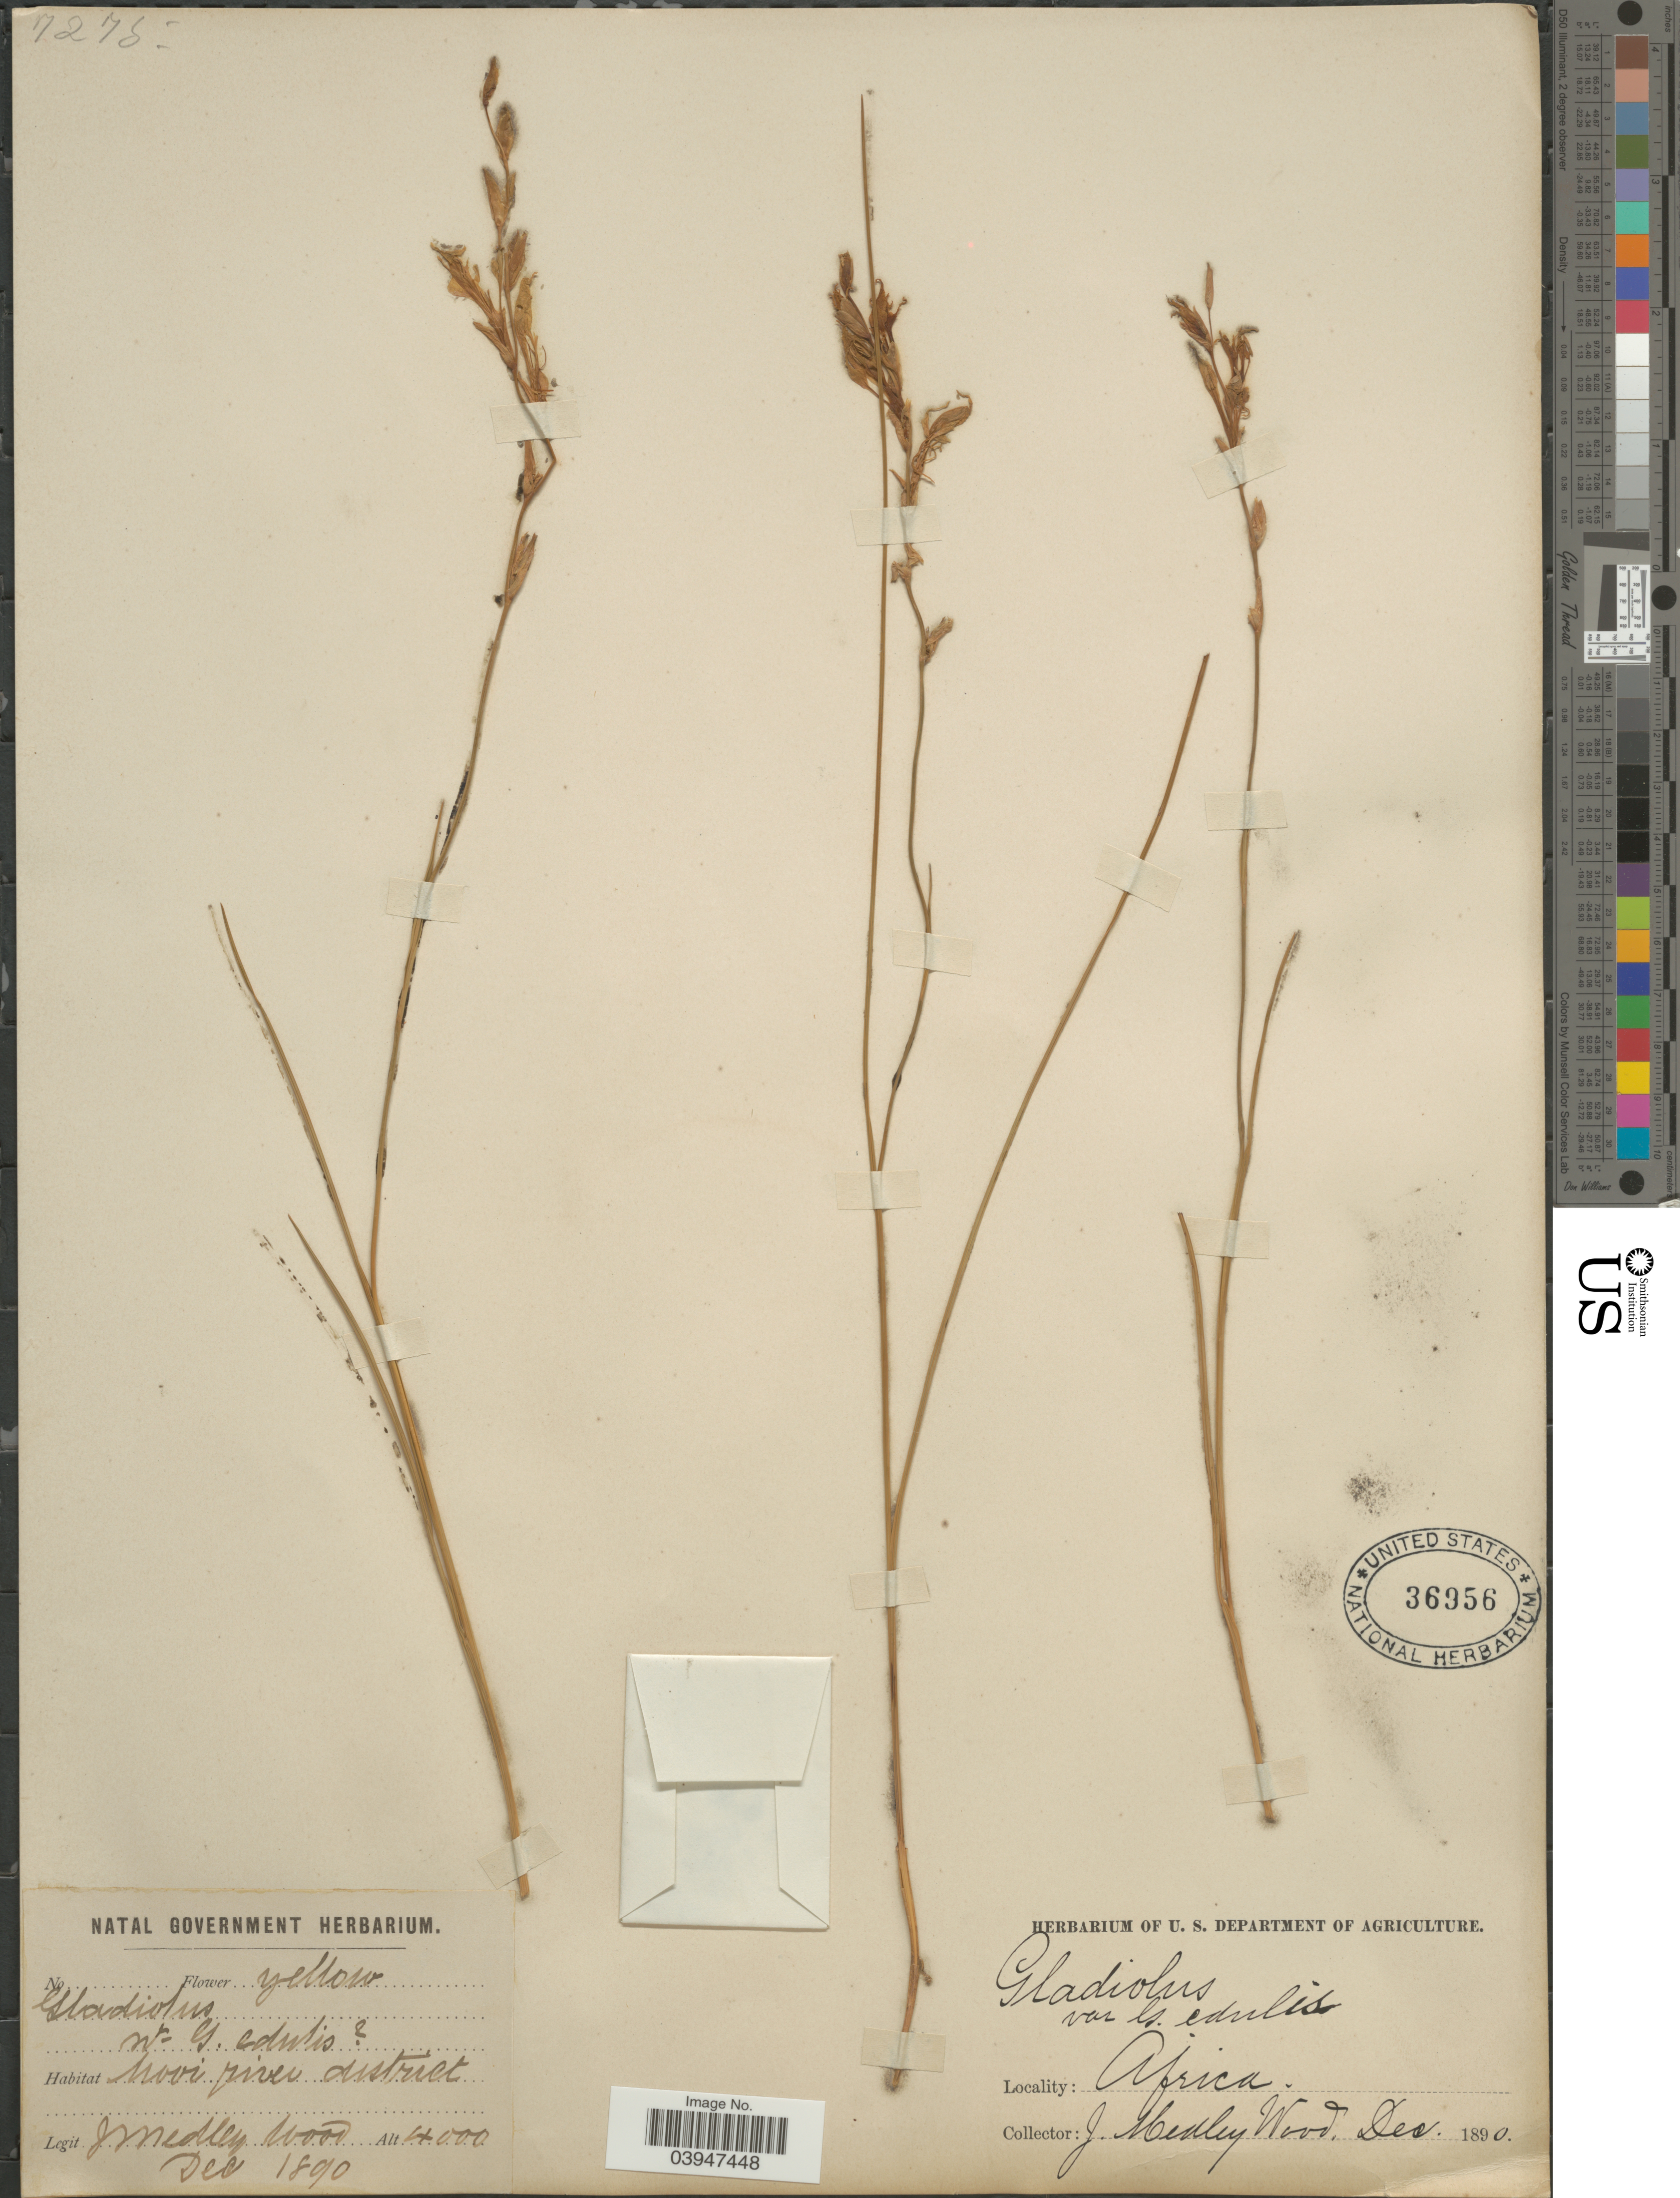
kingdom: Plantae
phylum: Tracheophyta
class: Liliopsida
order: Asparagales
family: Iridaceae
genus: Gladiolus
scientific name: Gladiolus edulis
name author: Burch. ex Ker Gawl.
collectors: J. Medley Wood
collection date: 1890-12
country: South Africa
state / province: KwaZulu-Natal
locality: Mooi river district.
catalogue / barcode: US 36956